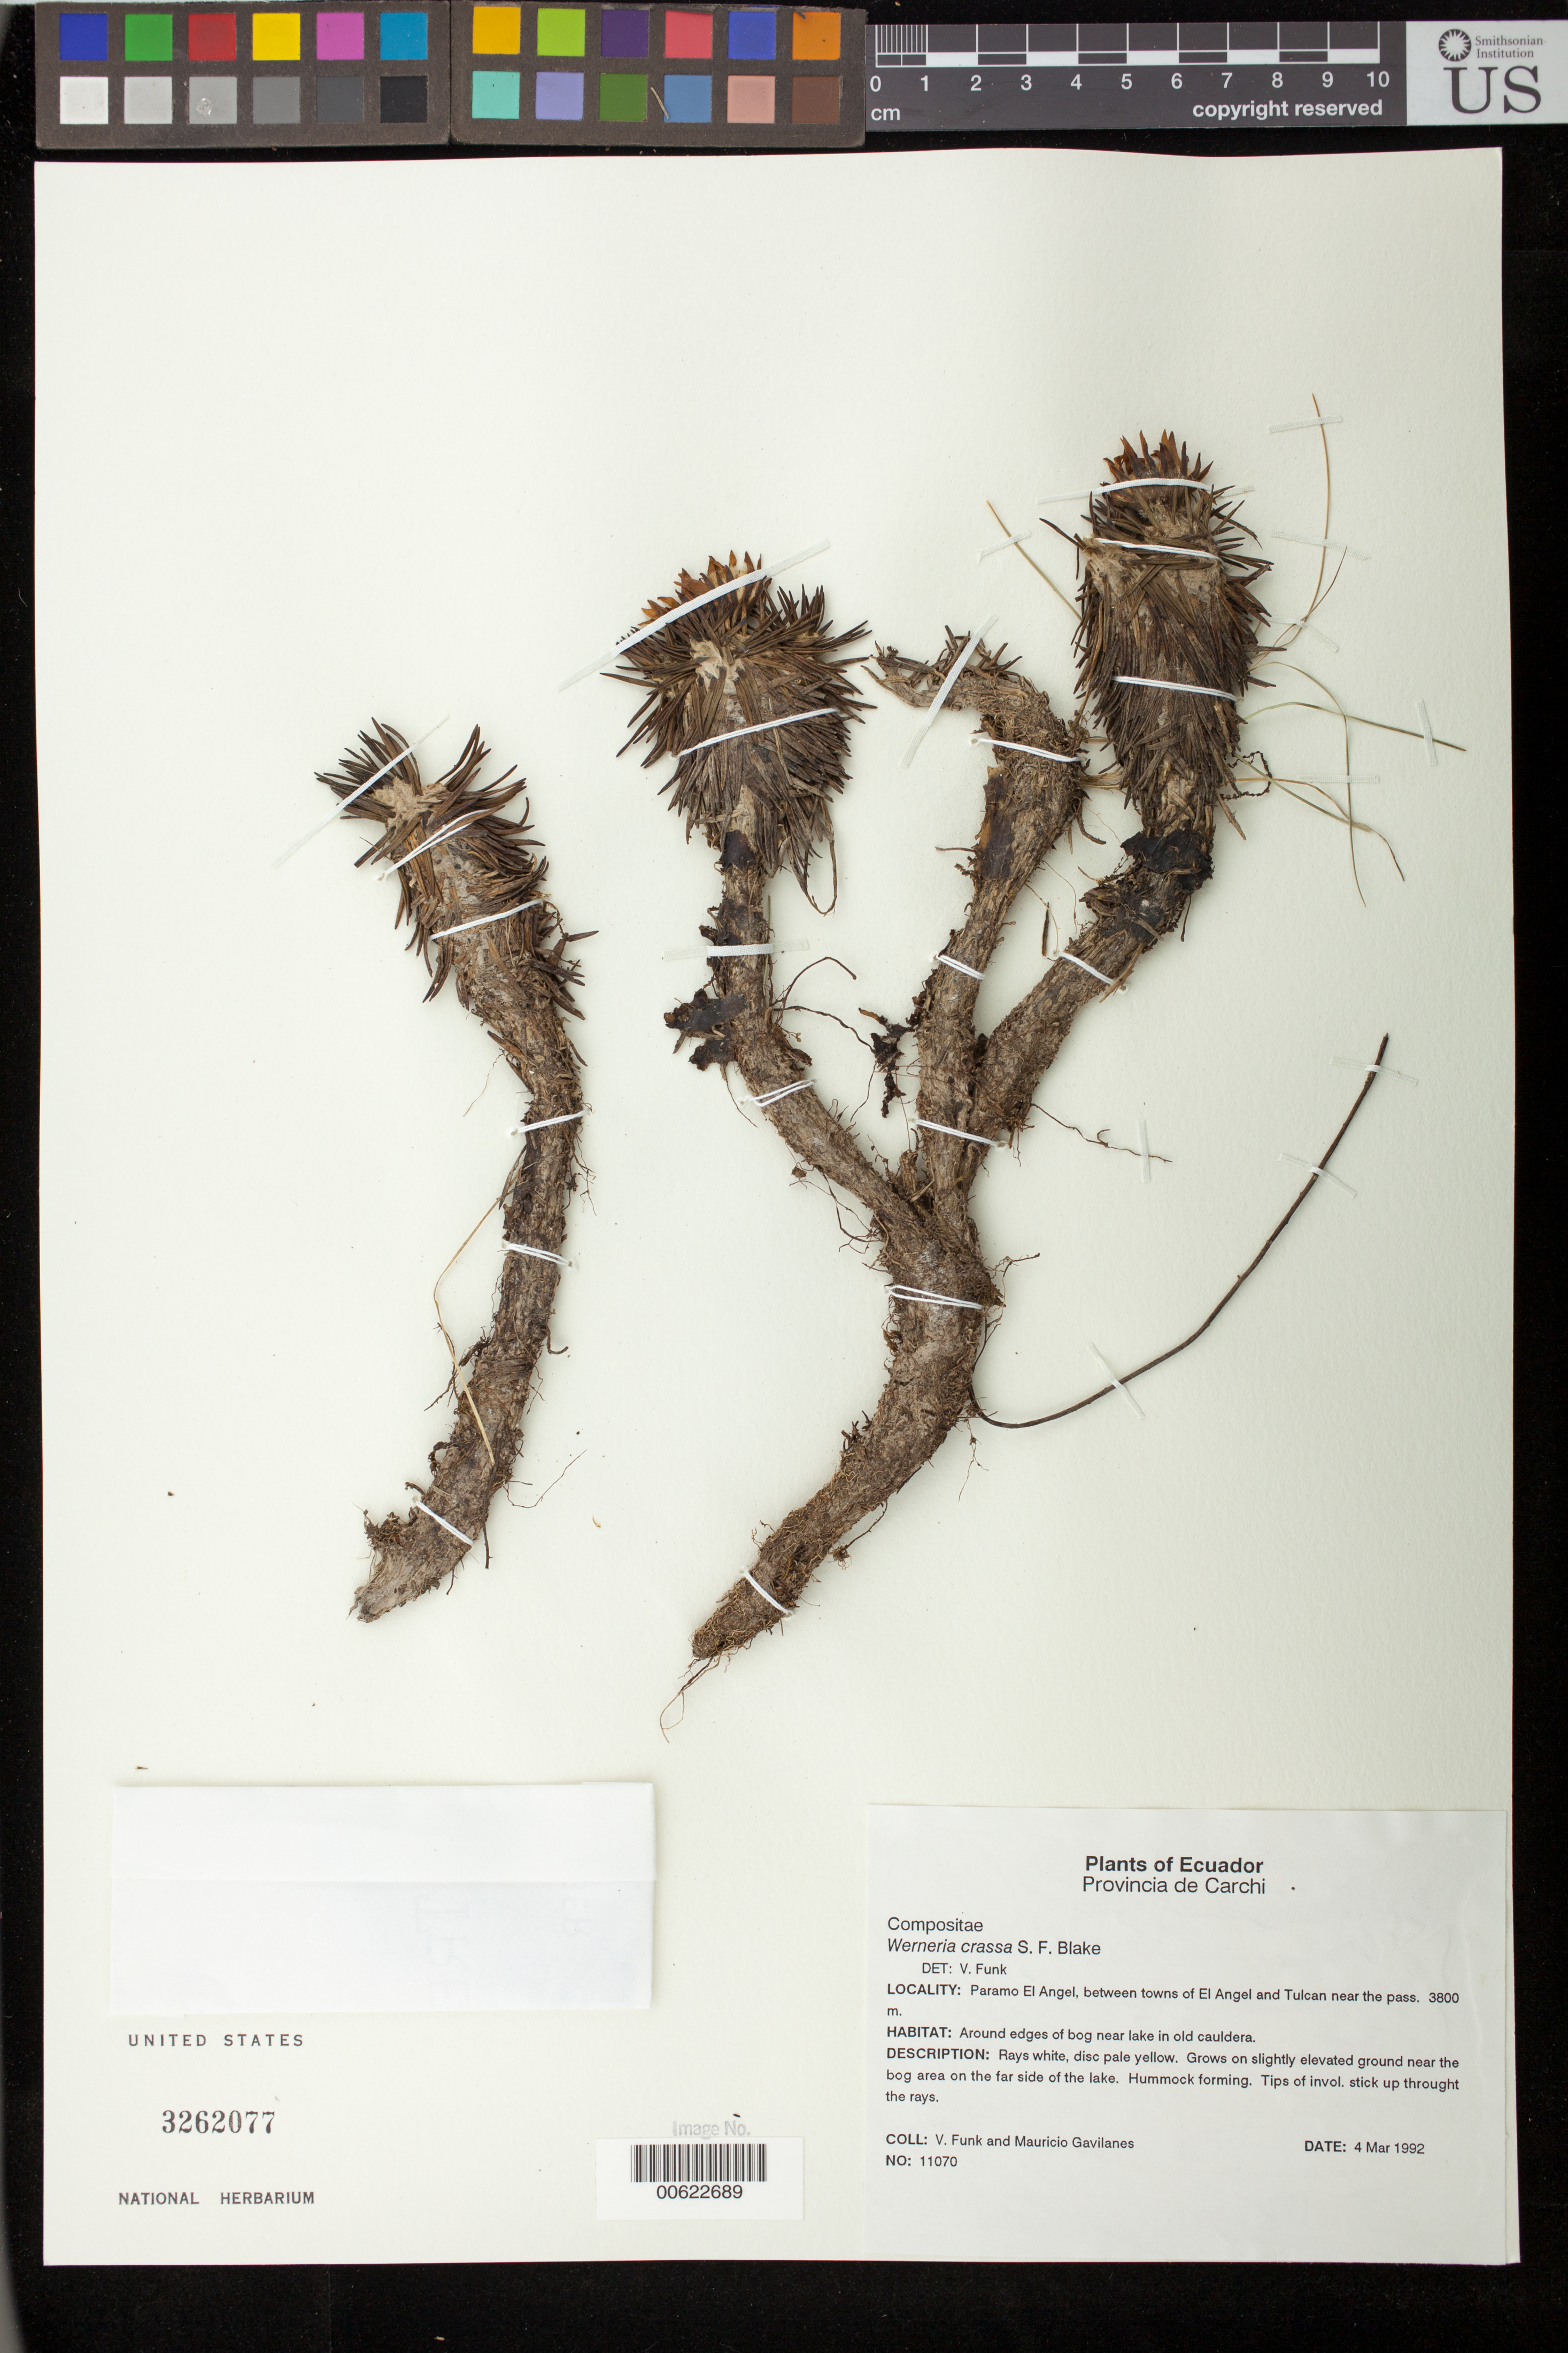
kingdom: Plantae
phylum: Tracheophyta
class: Magnoliopsida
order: Asterales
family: Asteraceae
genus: Xenophyllum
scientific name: Xenophyllum crassum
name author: (S.F. Blake) V.A. Funk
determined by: Funk, Vicki A., (BOT), Smithsonian Institution - National Museum of Natural History (UNITED STATES)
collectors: V. Funk & M. Gavilanes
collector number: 11070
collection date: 1992-03-04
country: Ecuador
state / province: Carchi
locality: Páramo El Angel, between towns of El Angel and Tulcán near the pass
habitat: Around edges of bog near lake in old cauldera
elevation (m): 3800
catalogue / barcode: US 3262077